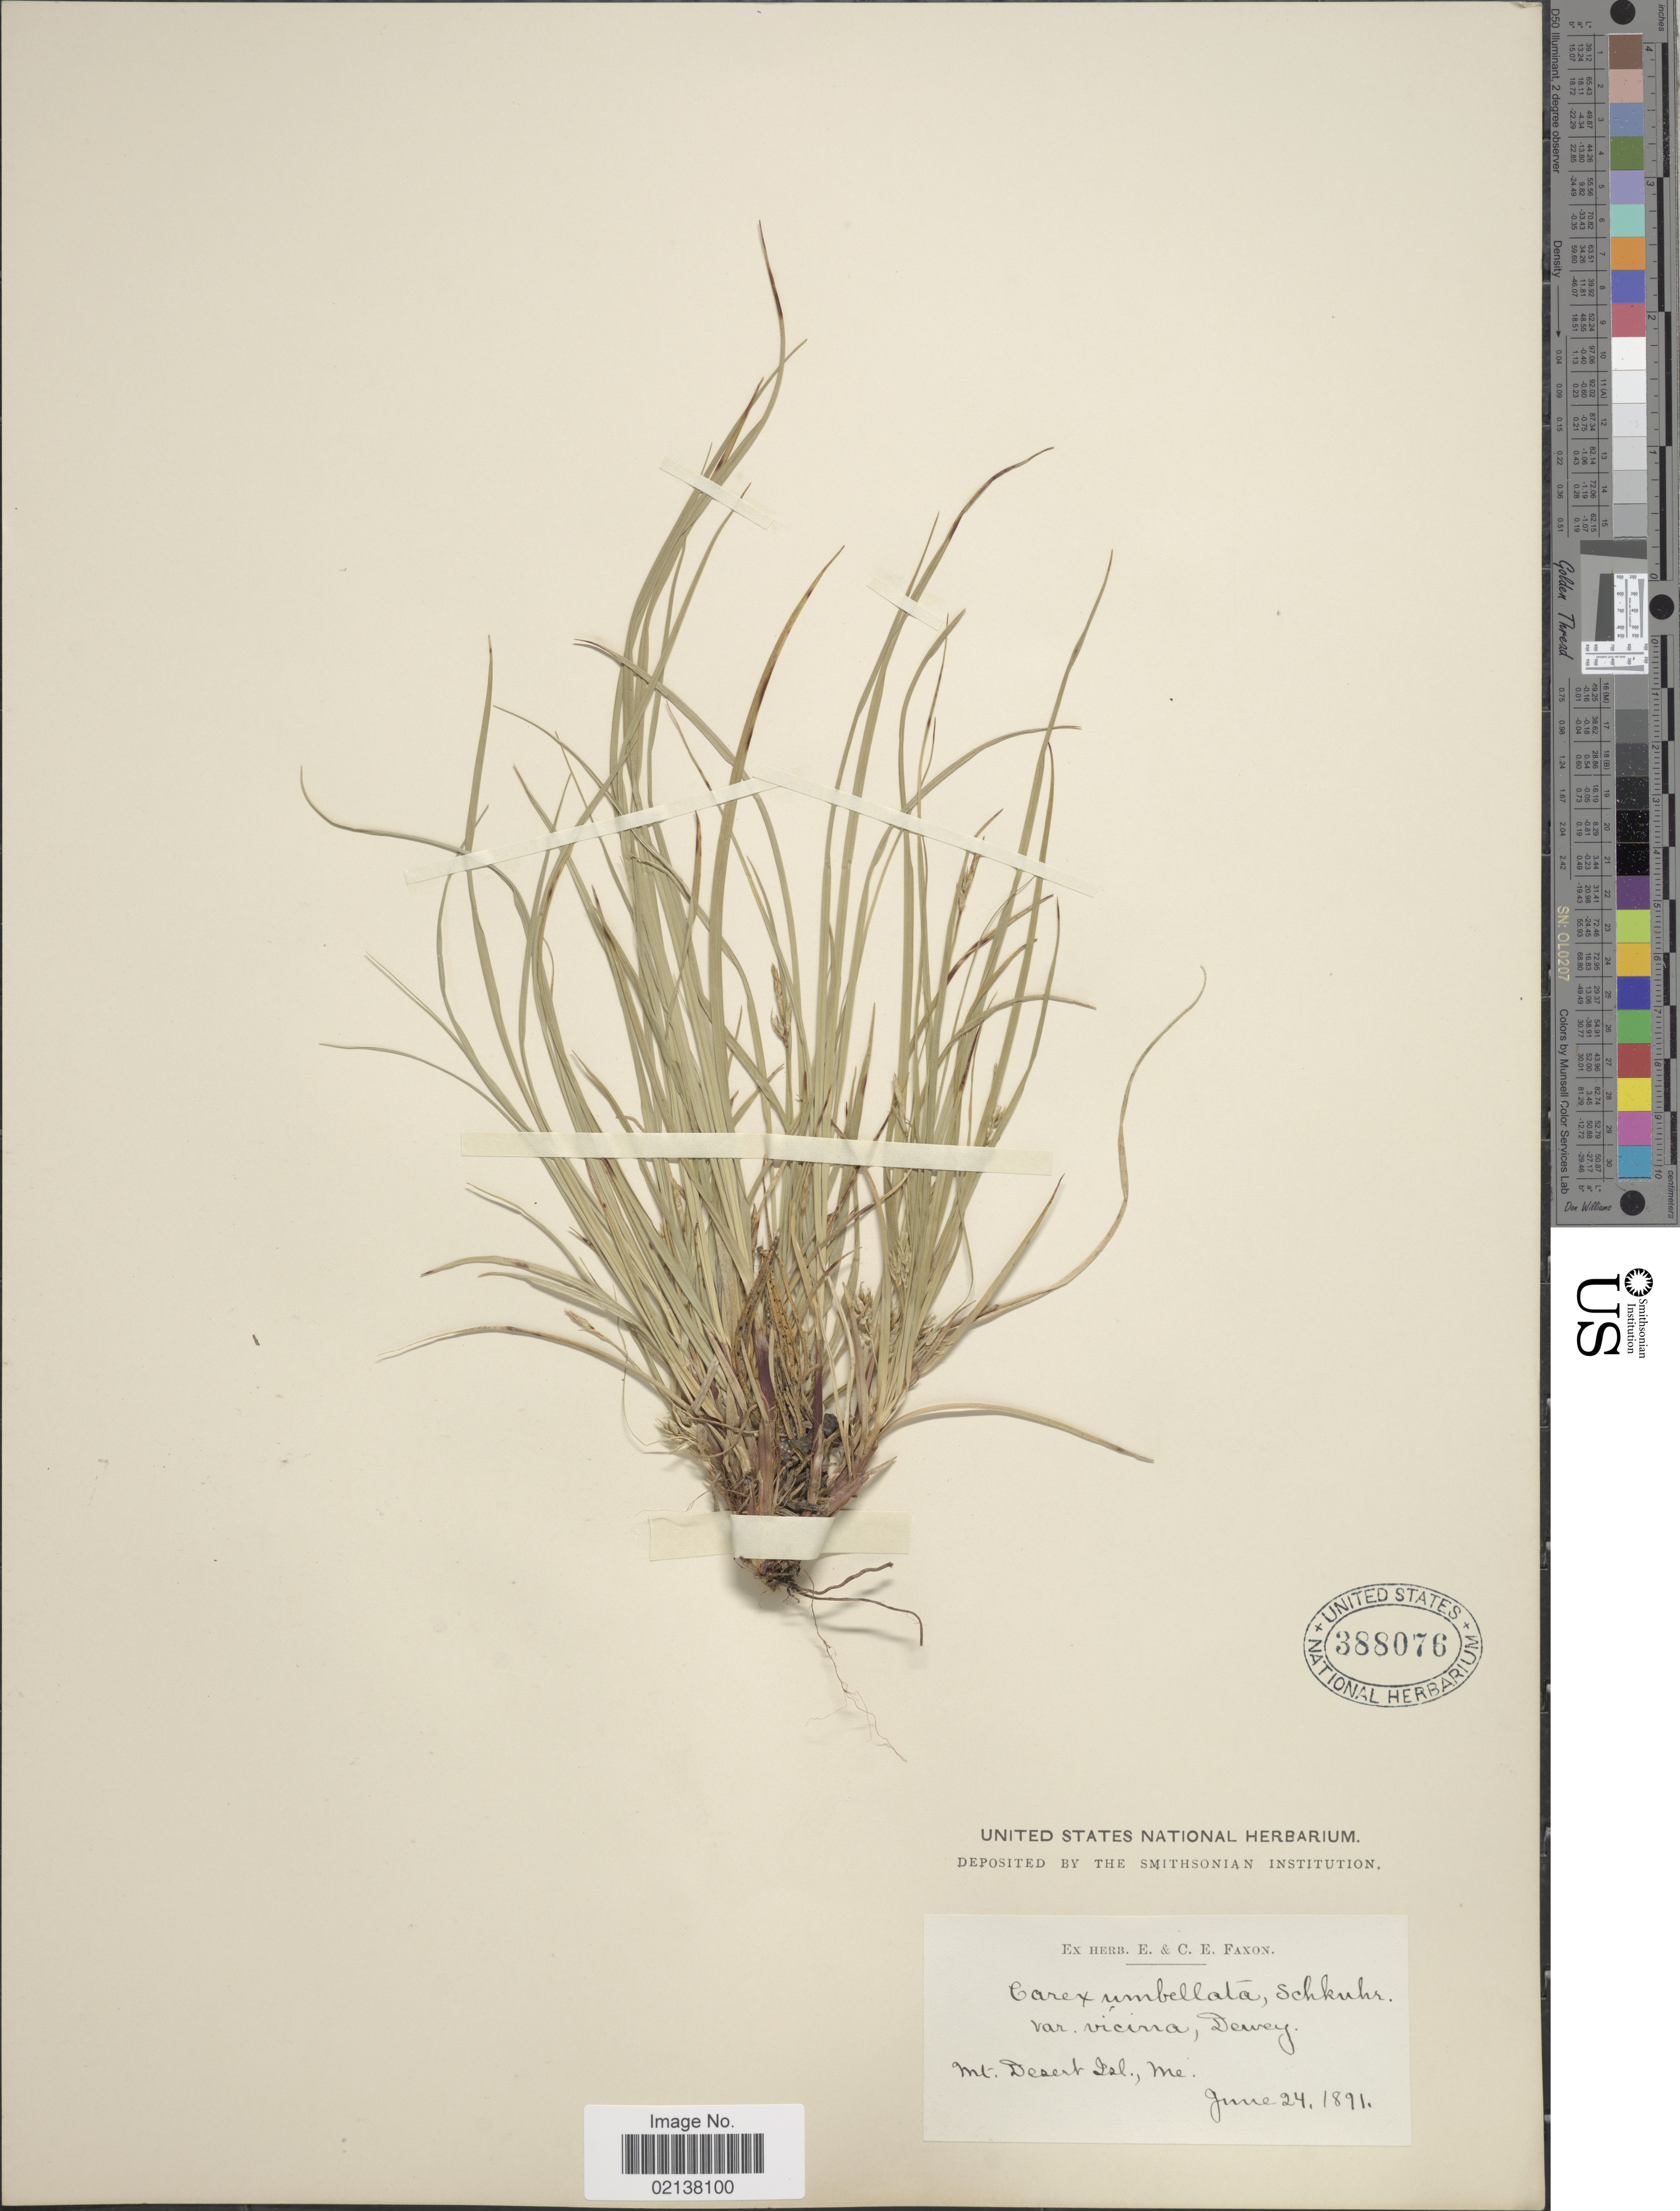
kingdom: Plantae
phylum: Tracheophyta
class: Liliopsida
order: Poales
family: Cyperaceae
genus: Carex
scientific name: Carex umbellata var. vicina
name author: Dewey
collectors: ex herb. E. & C.E. Faxon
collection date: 1891-06-24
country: United States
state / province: Maine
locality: Mt. Desert Isl., Me.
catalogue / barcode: US 388076